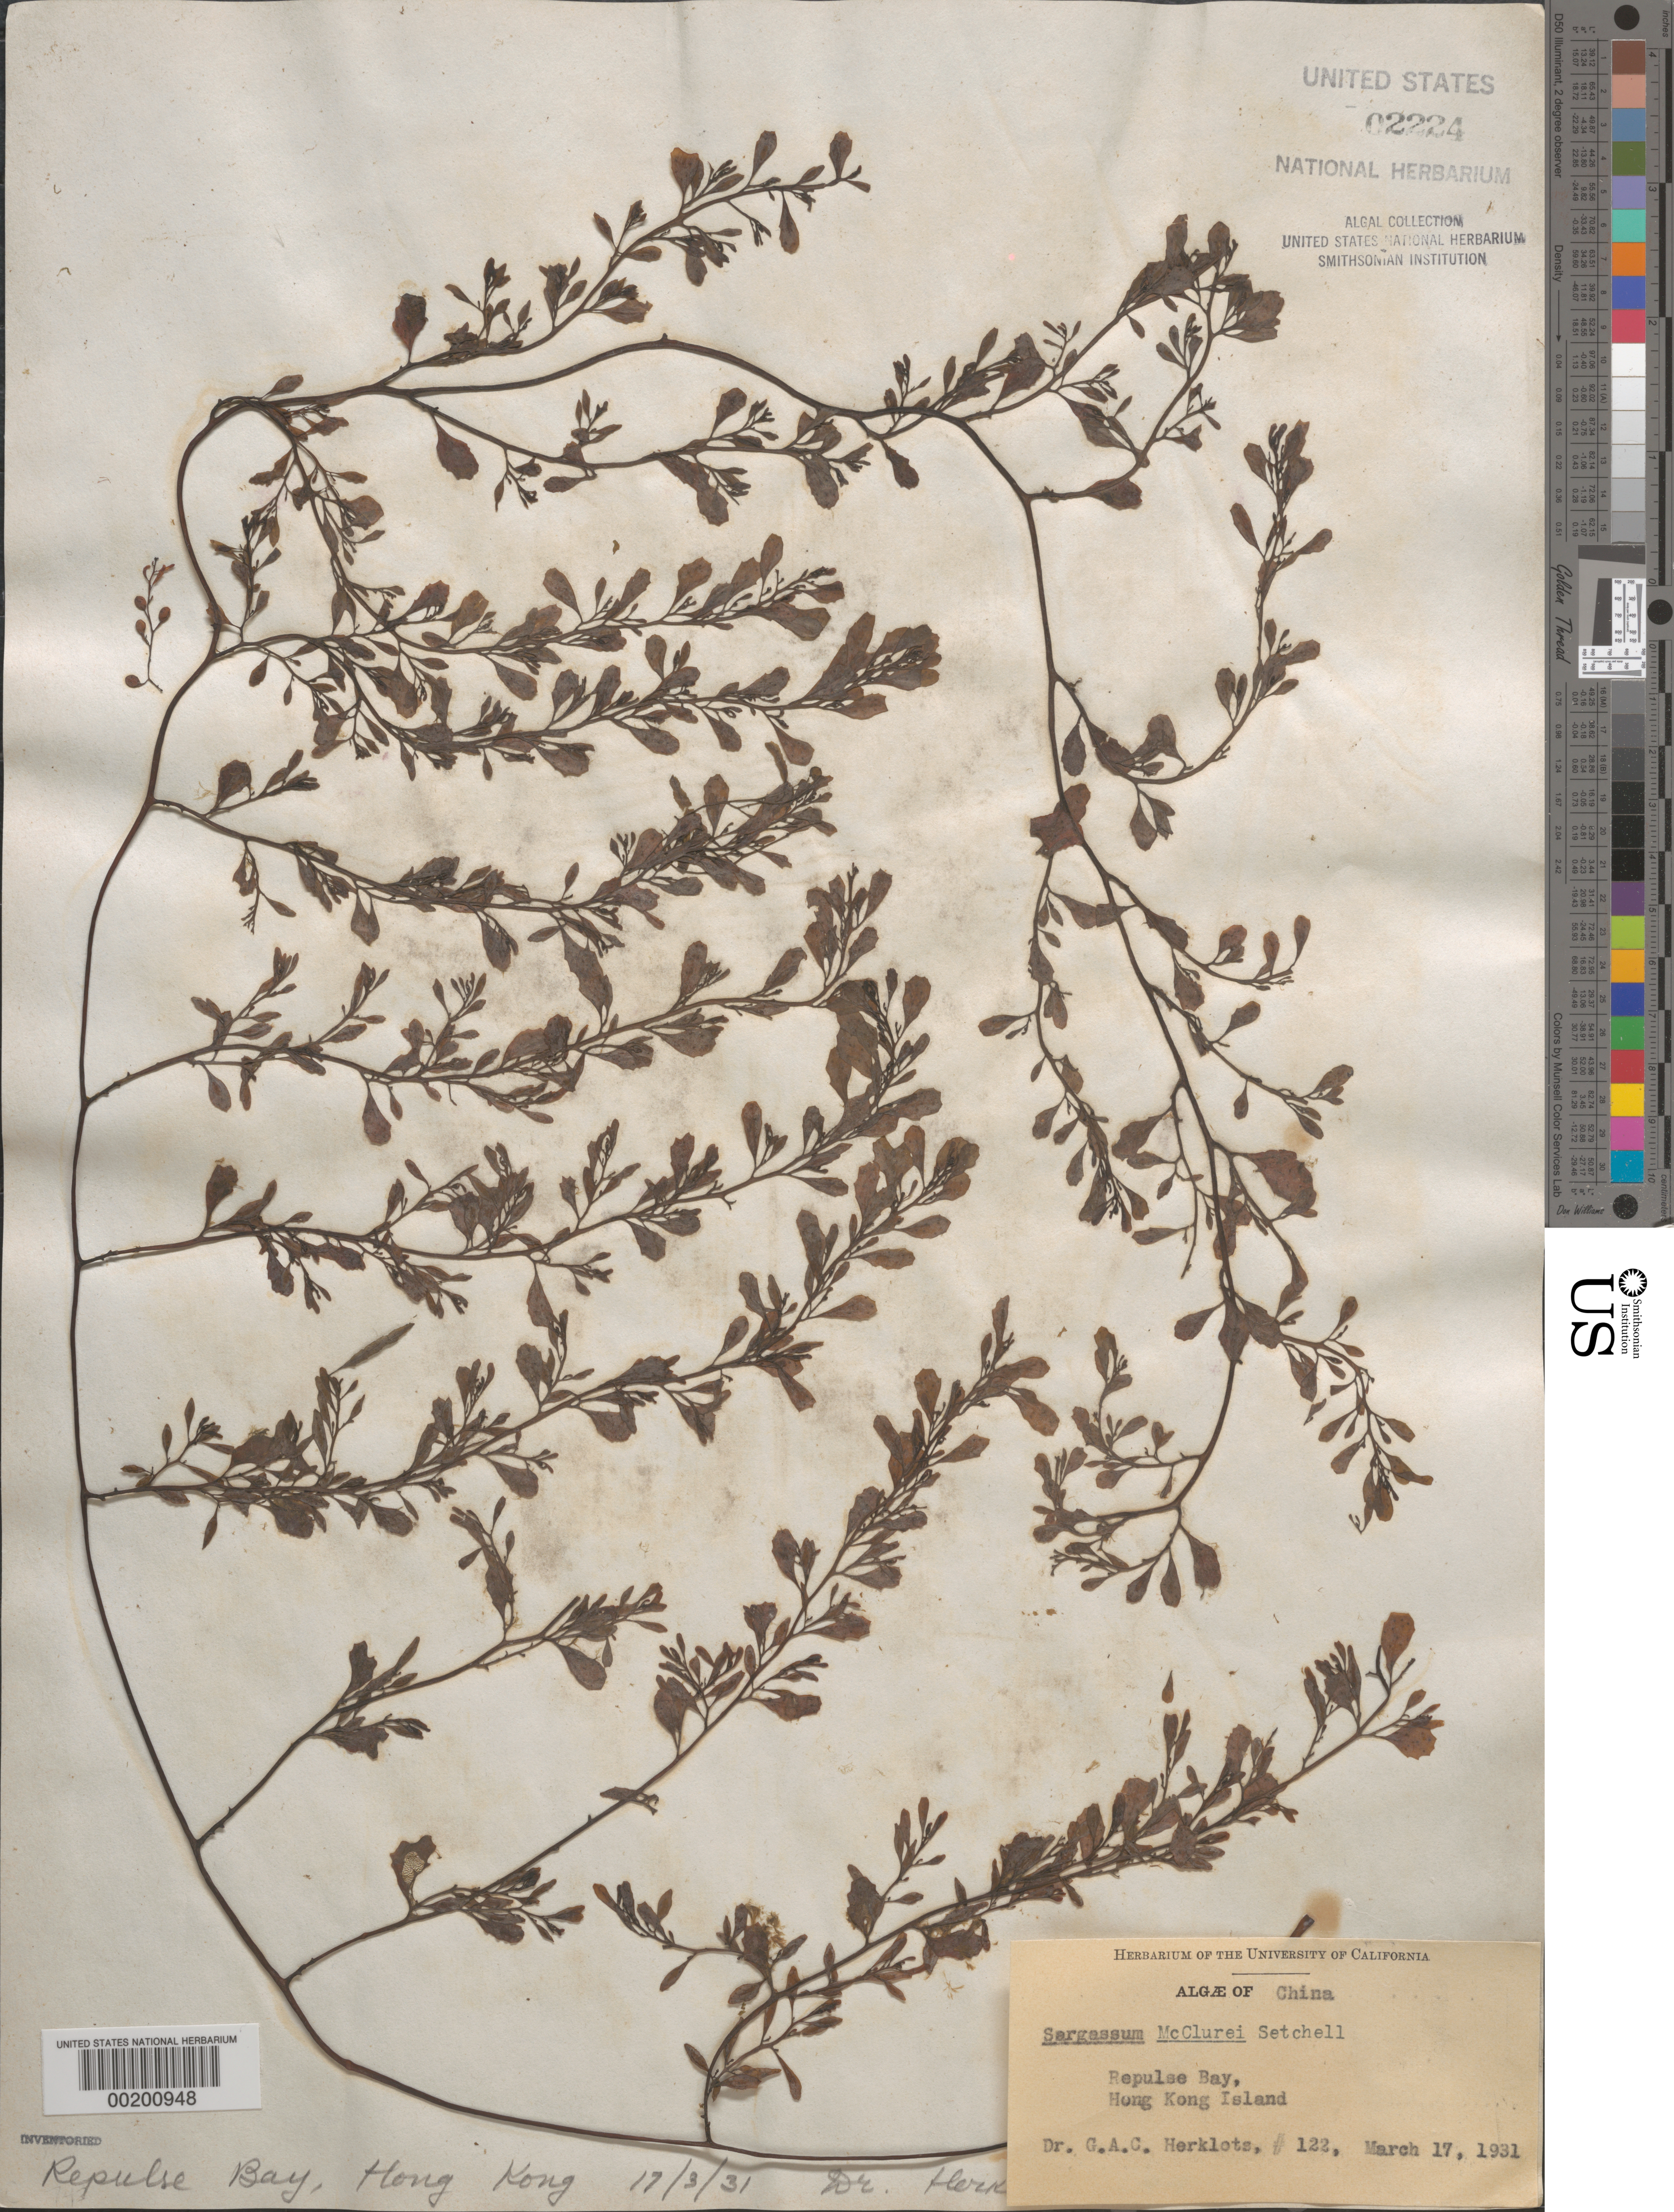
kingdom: Chromista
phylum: Ochrophyta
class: Phaeophyceae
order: Fucales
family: Sargassaceae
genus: Sargassum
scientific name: Sargassum mcclurei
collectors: G. Herklots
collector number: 122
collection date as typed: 17 Mar 1931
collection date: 1931-03-17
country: China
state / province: Hong Kong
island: Hong Kong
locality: Repulse Bay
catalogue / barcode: US 2224